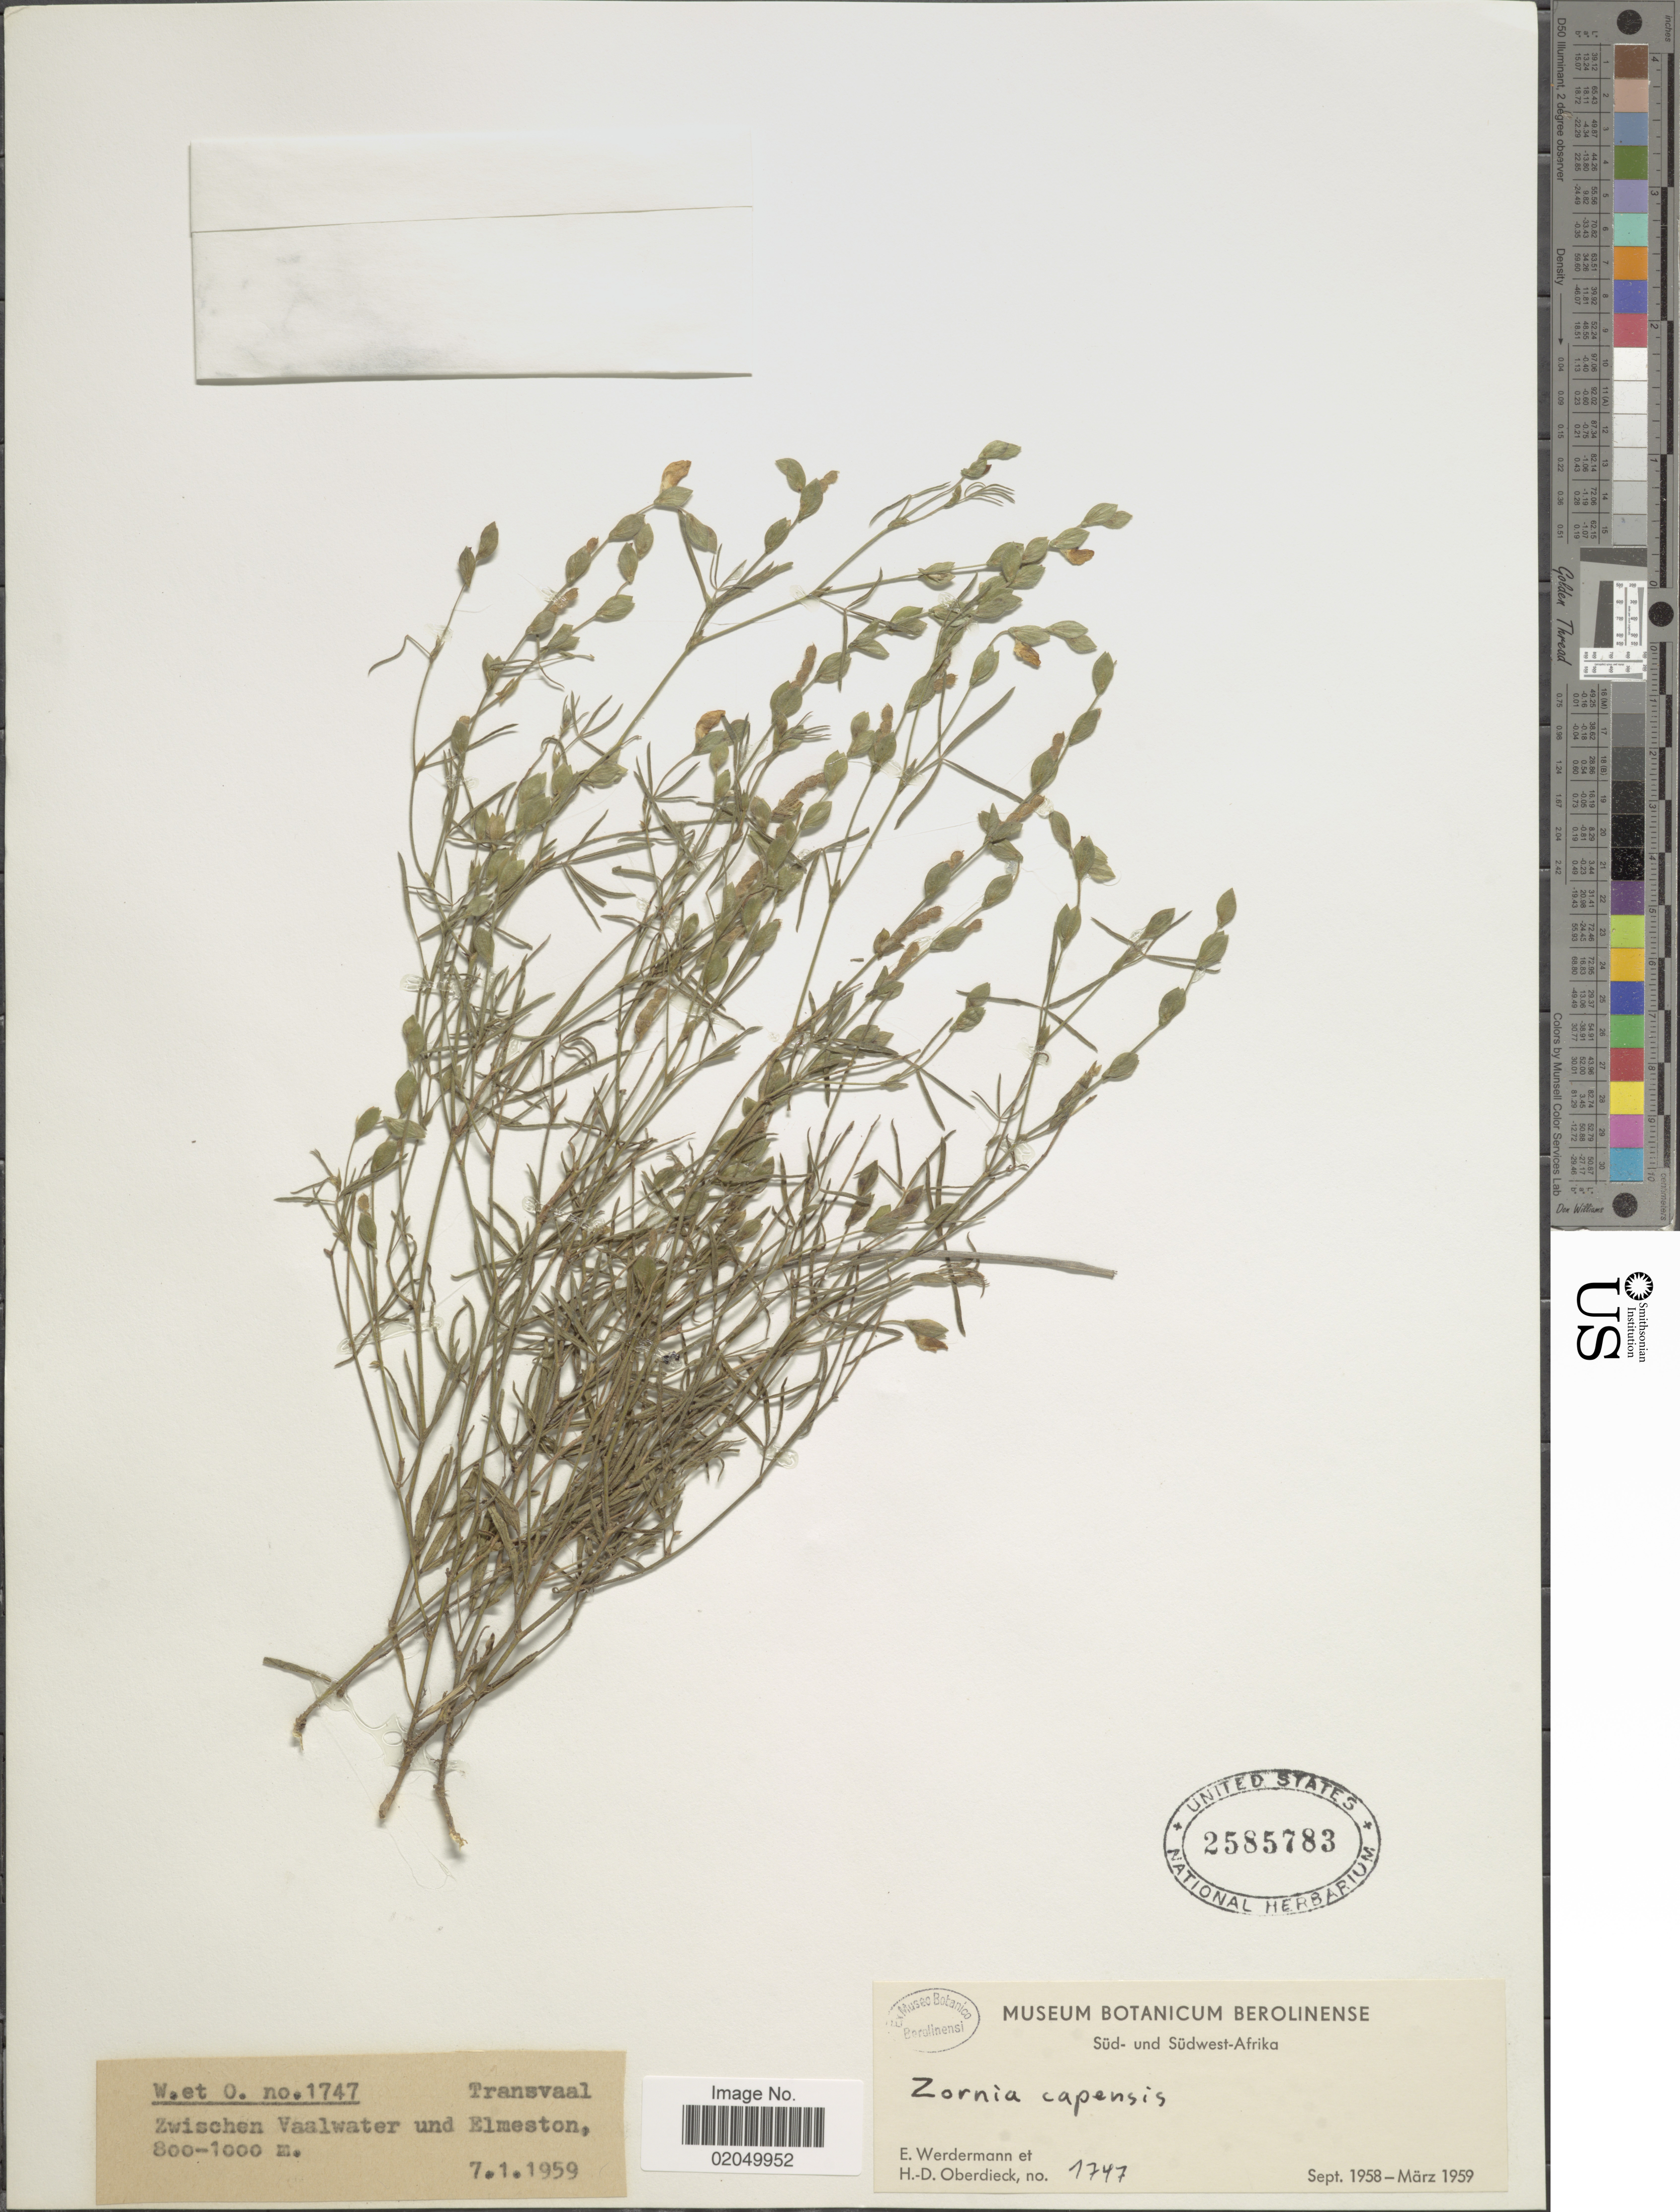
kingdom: Plantae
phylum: Tracheophyta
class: Magnoliopsida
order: Fabales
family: Fabaceae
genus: Zornia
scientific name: Zornia capensis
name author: Pers.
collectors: E. Wedermann & H. Oberdieck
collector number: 1747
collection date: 1959-01-07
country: South Africa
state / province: Limpopo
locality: Sud- und Sudwest-Afrika. Transvaal. Zwischen Vaalwater und Elmeston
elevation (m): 800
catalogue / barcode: US 2585783